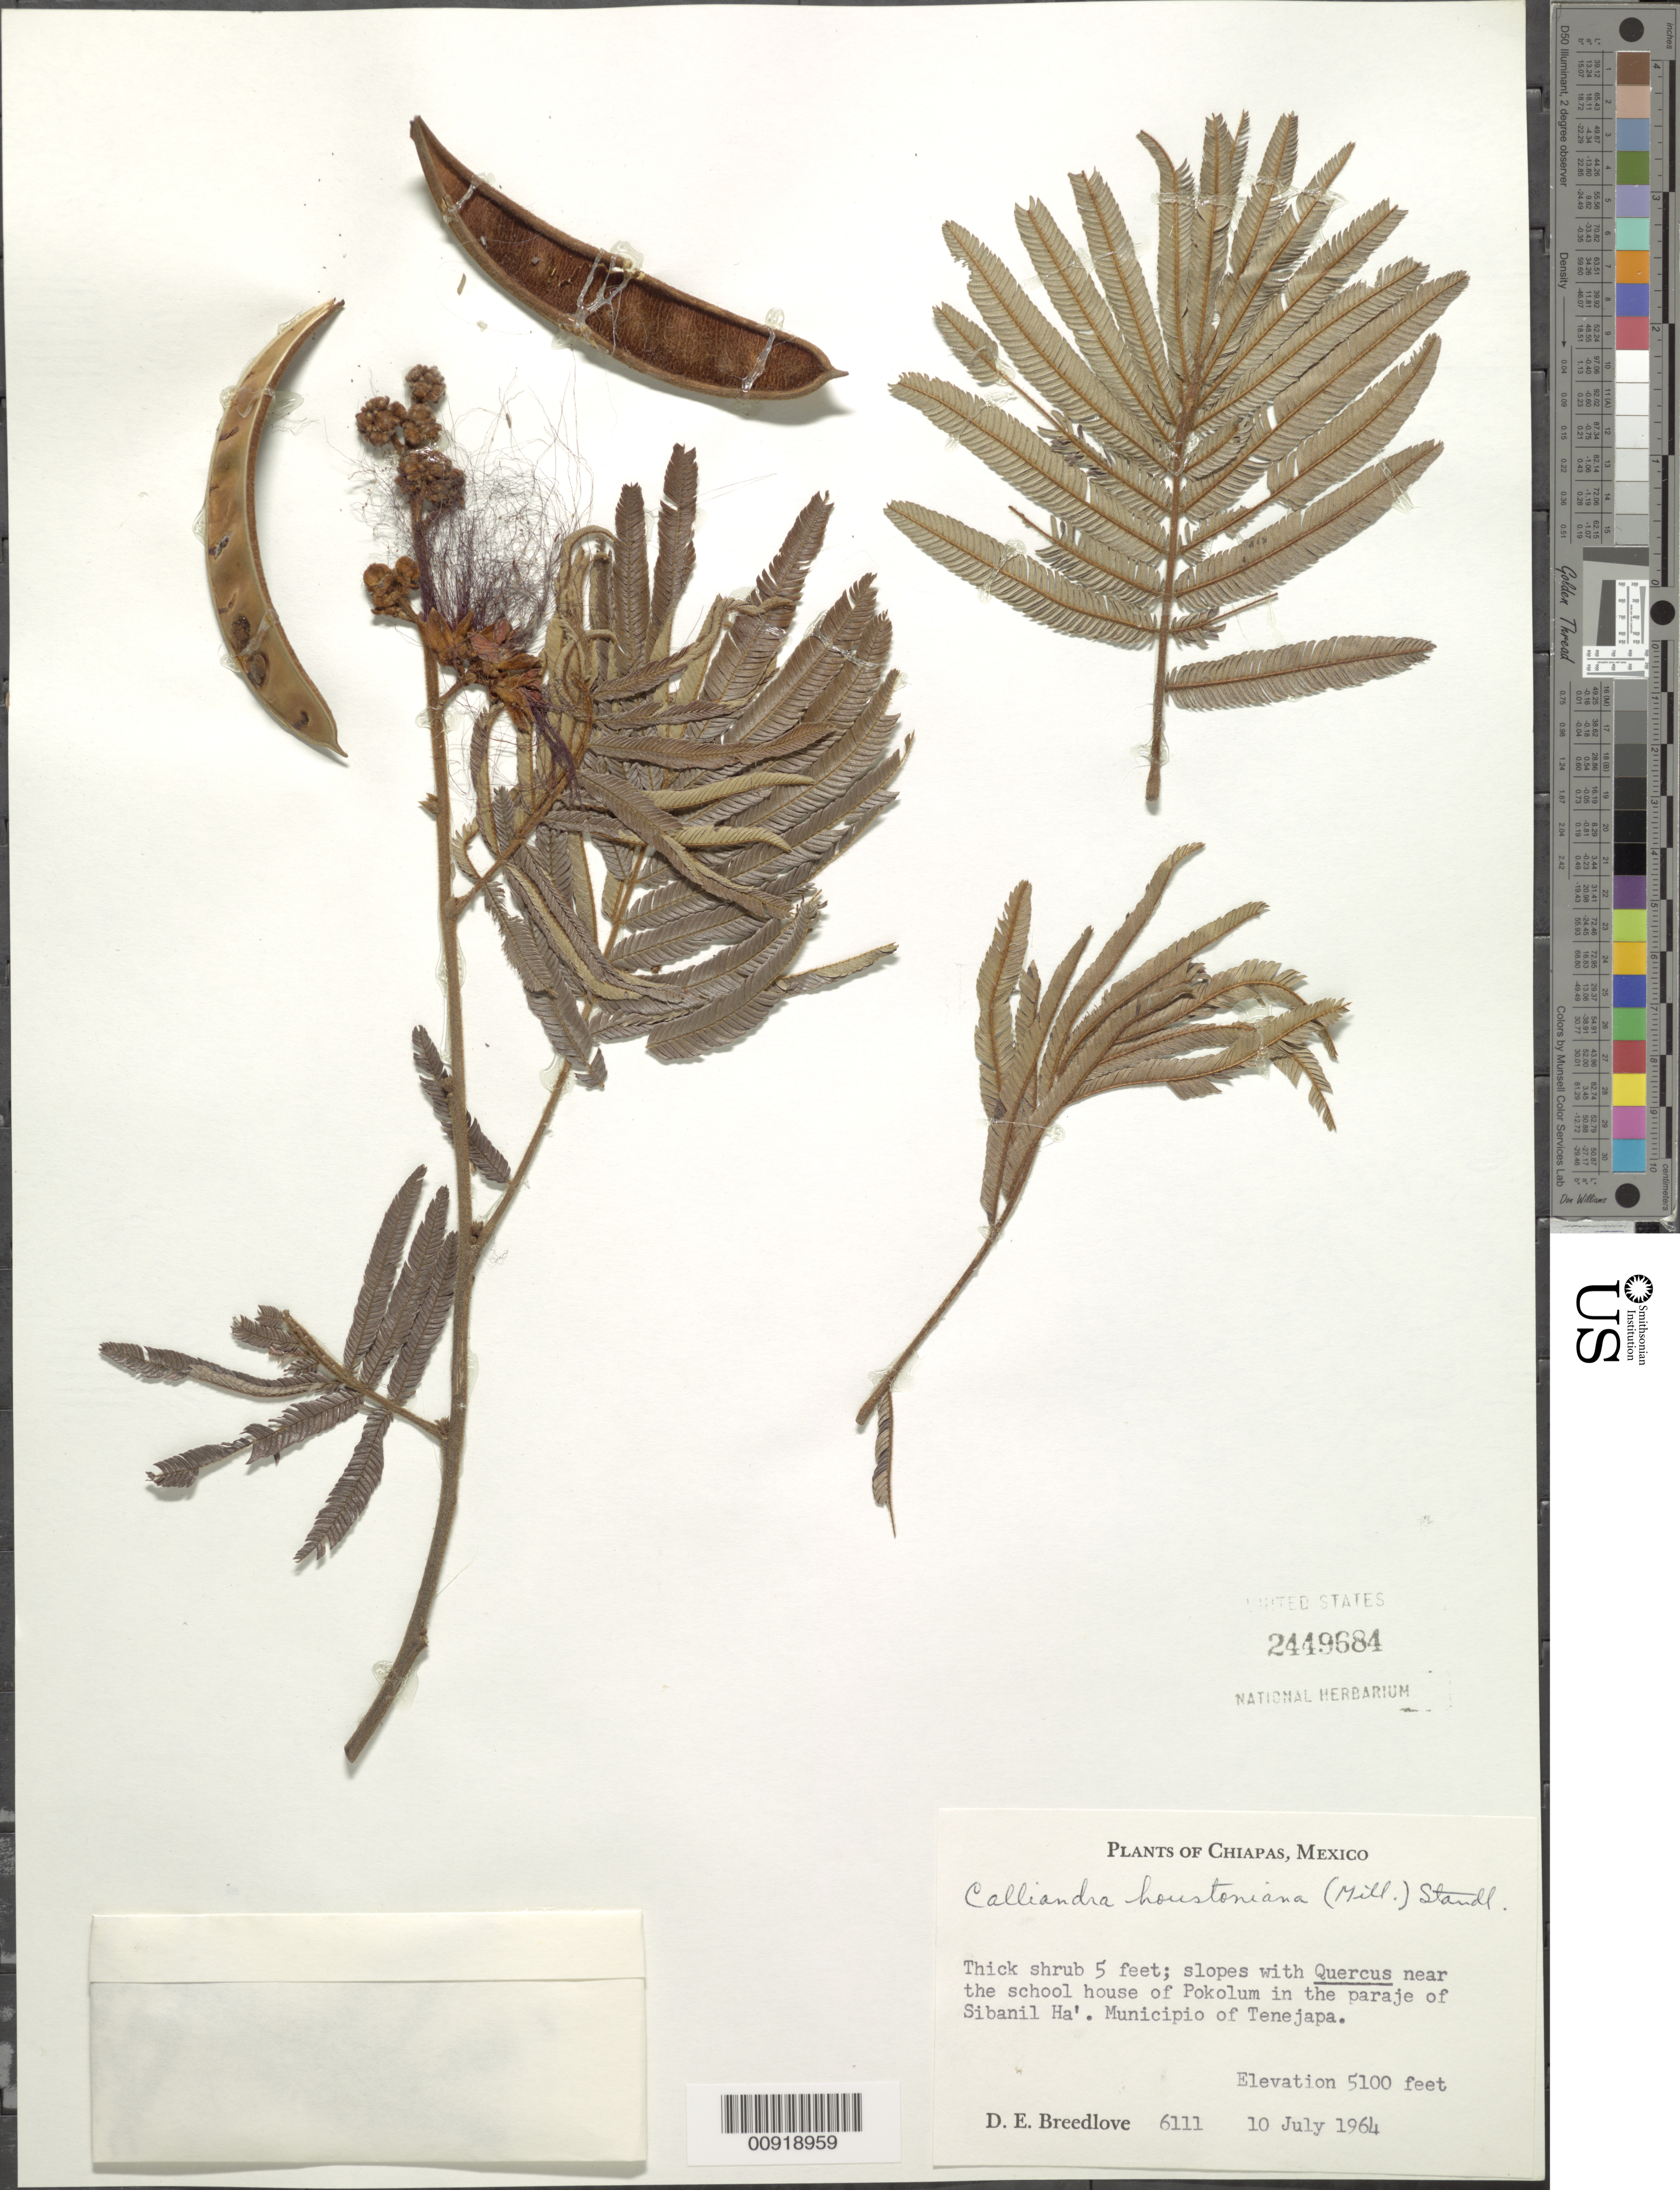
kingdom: Plantae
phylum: Tracheophyta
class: Magnoliopsida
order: Fabales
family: Fabaceae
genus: Calliandra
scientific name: Calliandra houstoniana var. houstoniana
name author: (Mill.) Standl.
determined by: Strong, Mark T., (BOT), Smithsonian Institution - National Museum of Natural History (UNITED STATES)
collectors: D. E. Breedlove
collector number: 6111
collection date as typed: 10 Jul 1964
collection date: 1964-07-10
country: Mexico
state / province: Chiapas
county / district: Tenejapa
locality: Near the school house of Pokolum in the paraje of Sibanil Ha'. Municipio of Tenejapa, Chiapas.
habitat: Slopes with Quercus.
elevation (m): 1554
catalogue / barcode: US 2449684